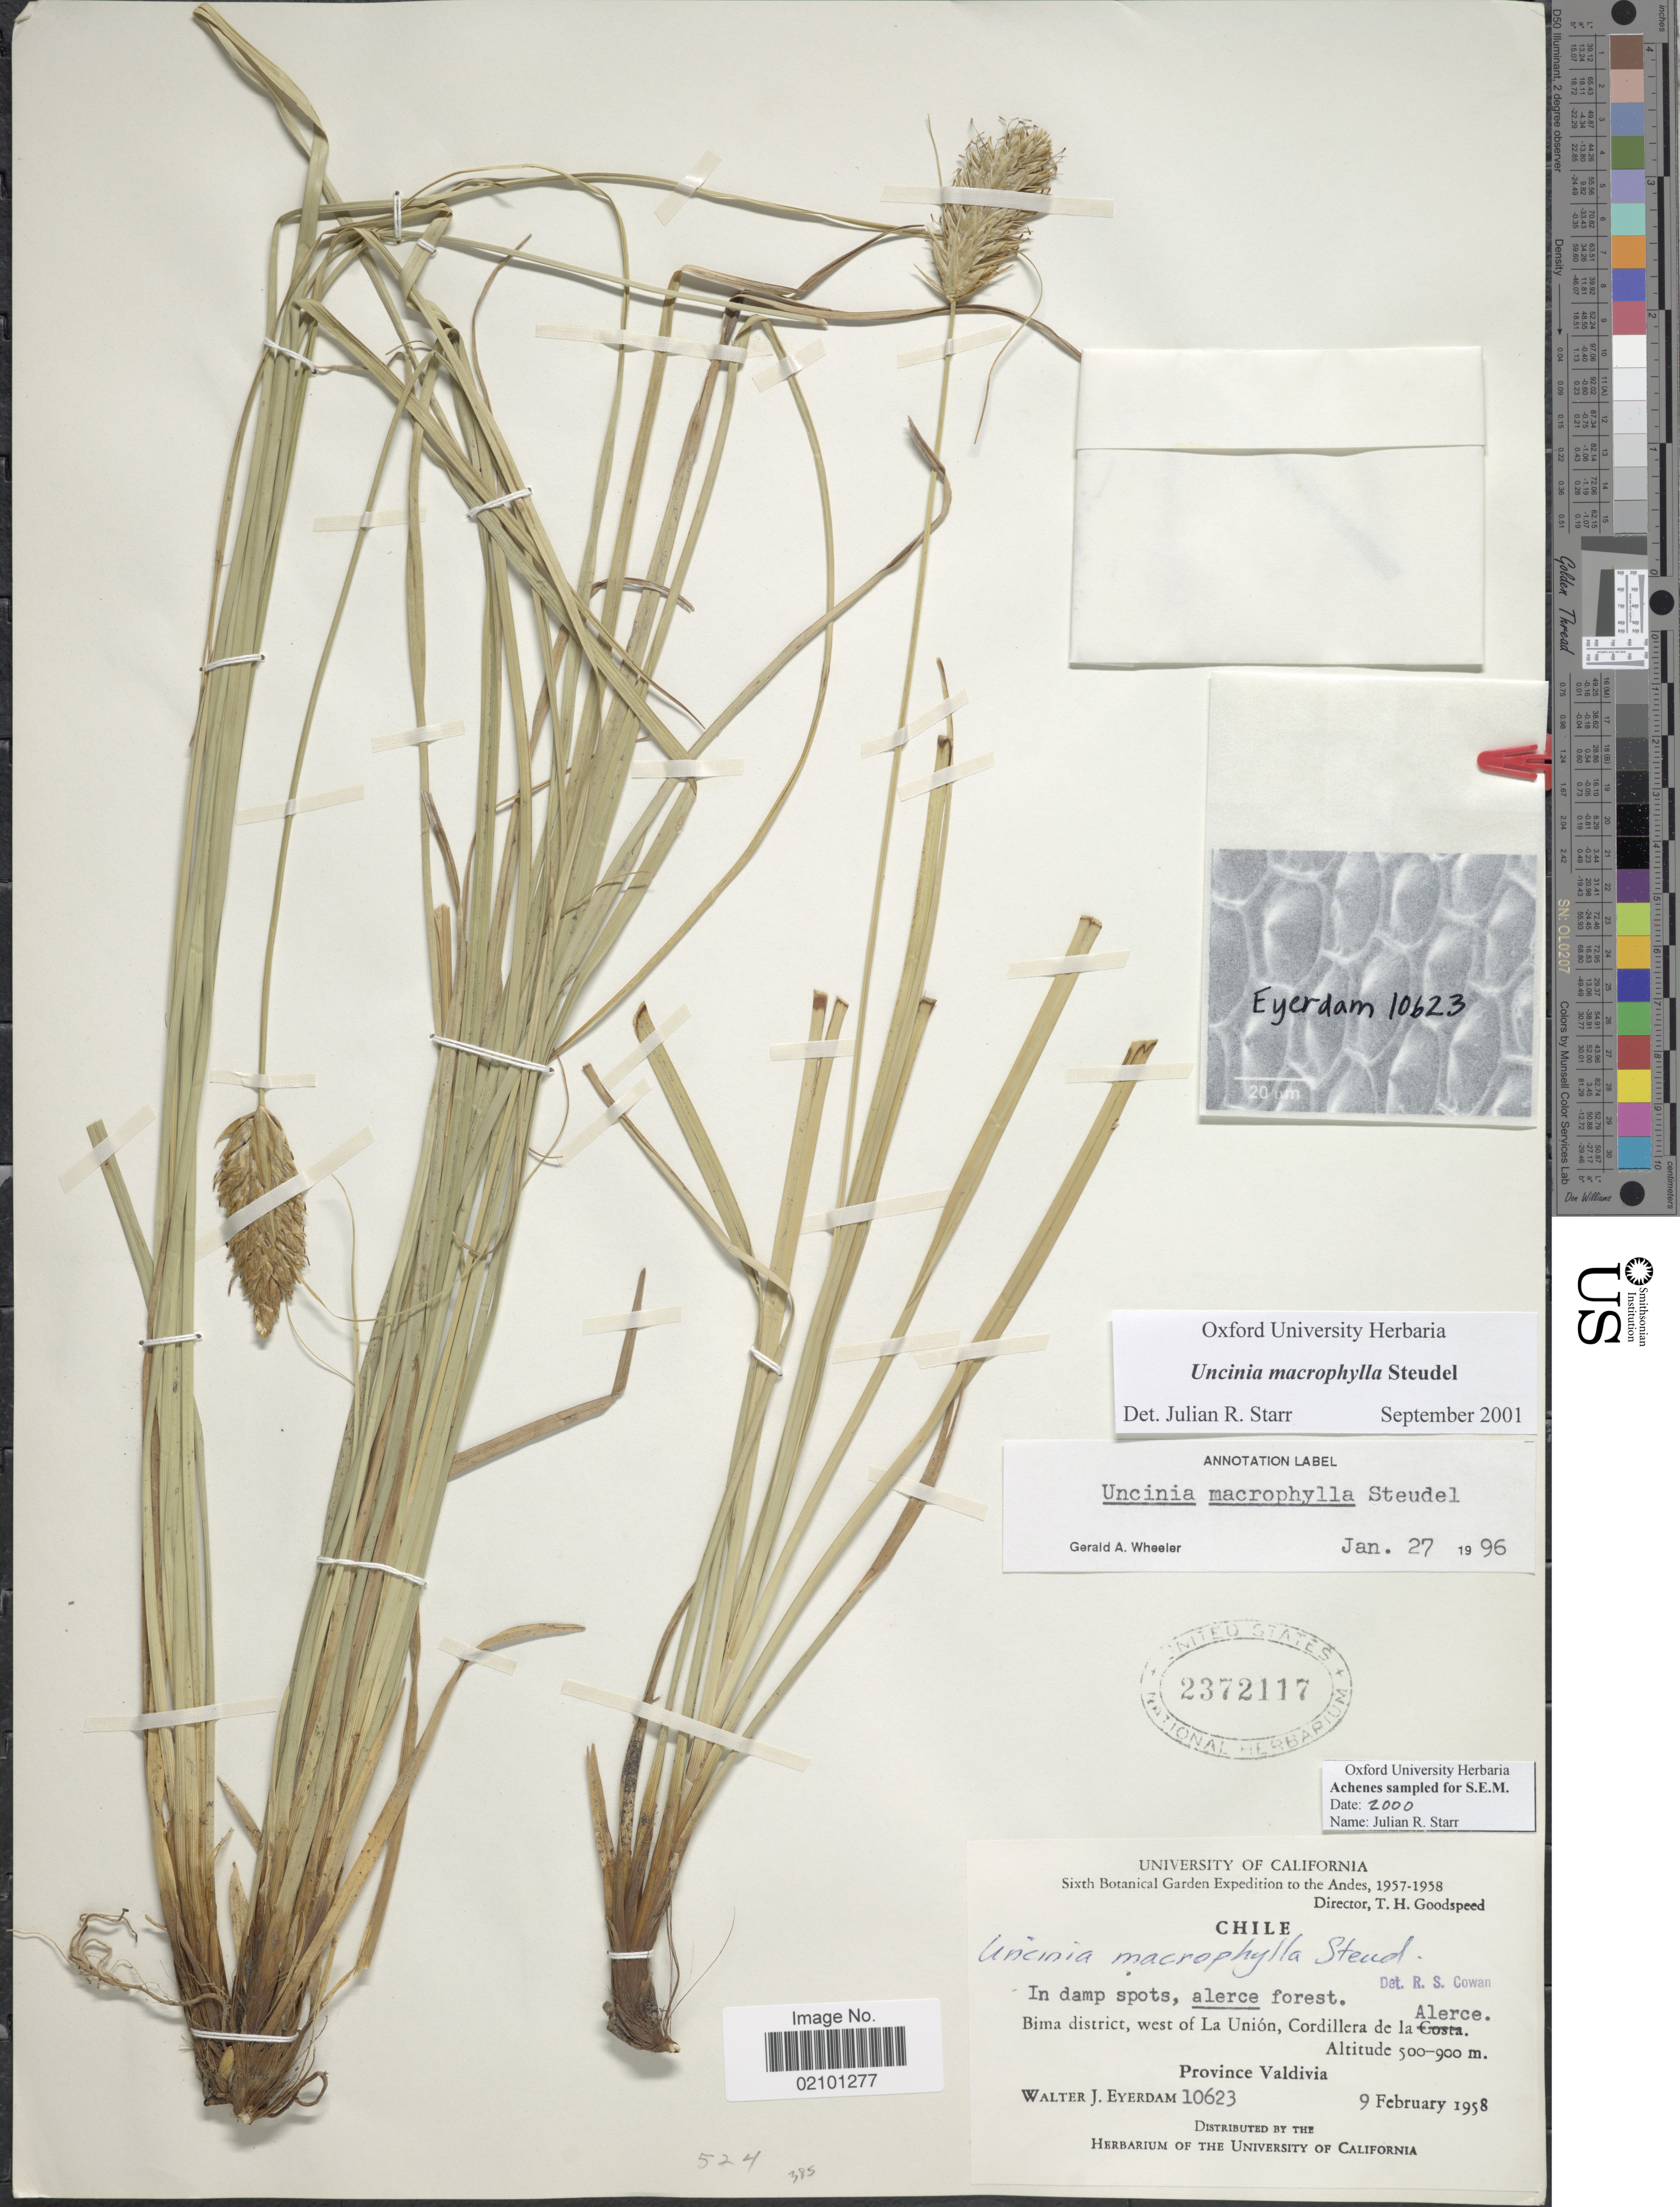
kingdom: Plantae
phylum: Tracheophyta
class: Liliopsida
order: Poales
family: Cyperaceae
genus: Carex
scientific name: Carex dolichophylla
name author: J.R. Starr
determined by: Strong, Mark T., (BOT), Smithsonian Institution - National Museum of Natural History (UNITED STATES)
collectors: W. J. Eyerdam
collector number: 10623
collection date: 1958-02-09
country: Chile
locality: Bima district, west of La Union, Cordillera de la Alerce. Province Valdivia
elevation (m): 500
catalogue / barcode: US 2372117